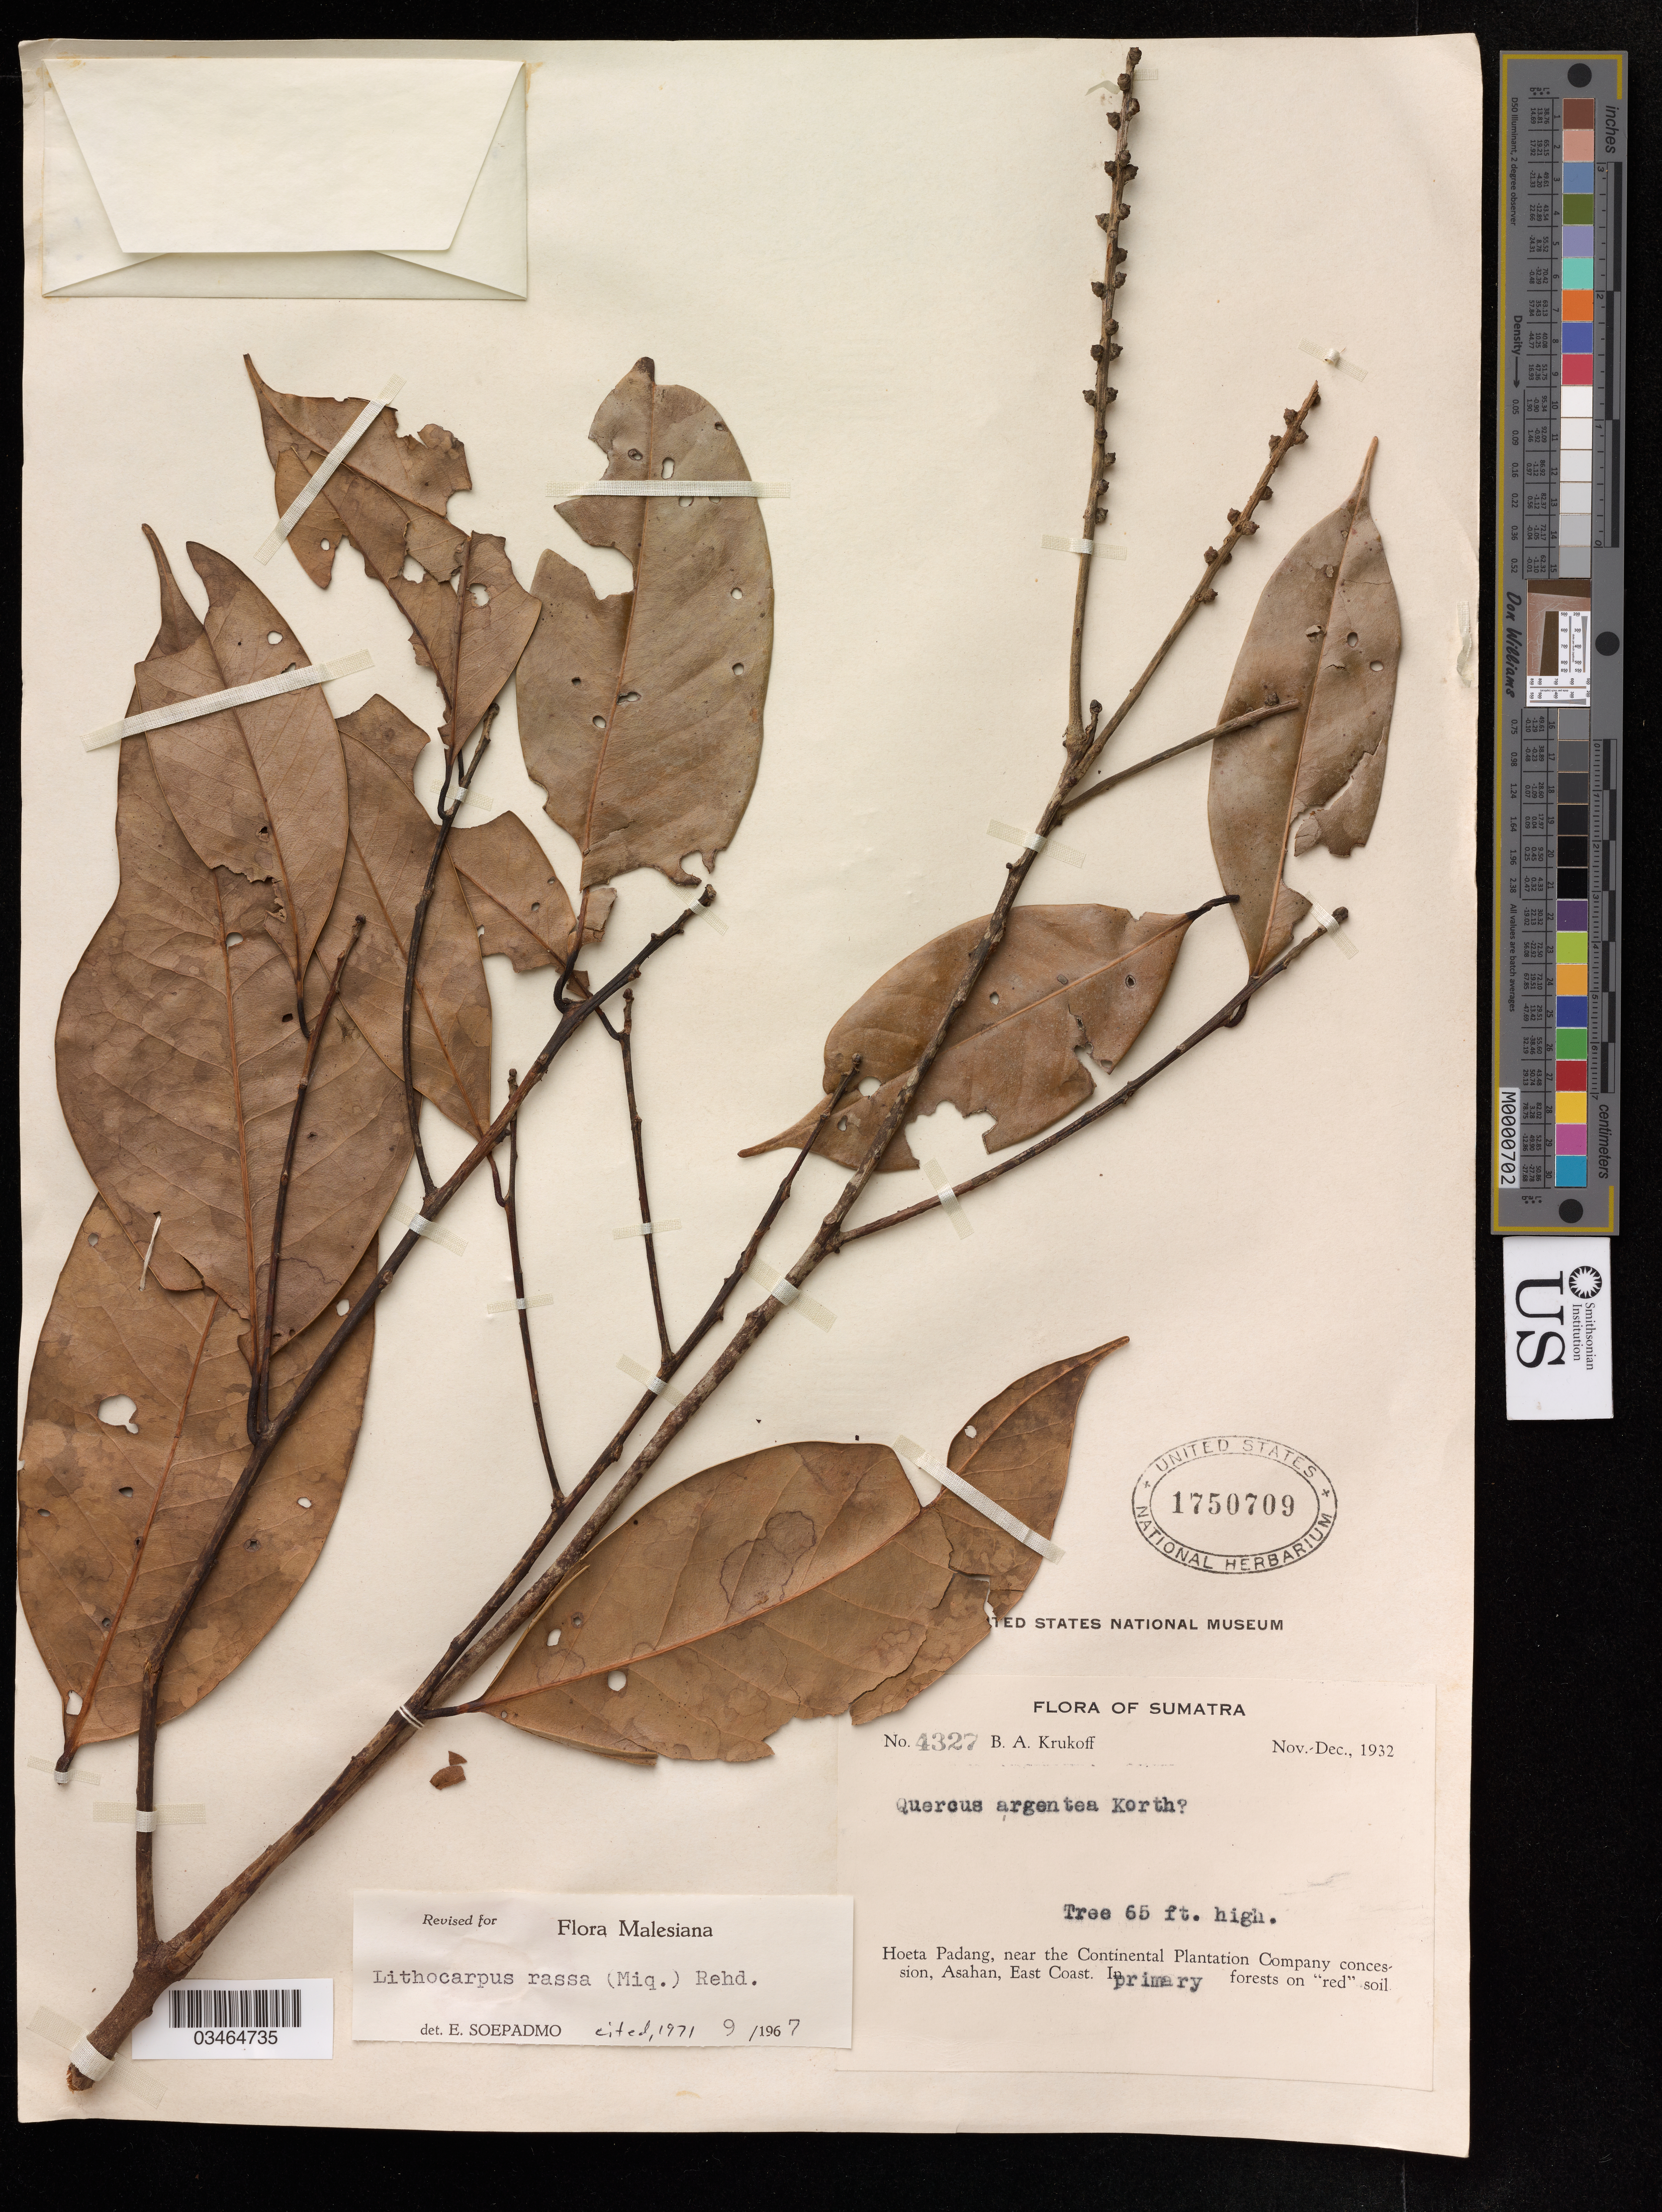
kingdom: Plantae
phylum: Tracheophyta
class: Magnoliopsida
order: Fagales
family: Fagaceae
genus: Lithocarpus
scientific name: Lithocarpus rassa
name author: (Miq.) Rehder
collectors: B. Krukoff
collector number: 4327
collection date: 1932-11/1932-12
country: Indonesia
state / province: Sumatra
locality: Hoeta Padang, near the Continental Plantation Company concession, Asahan, East Coast.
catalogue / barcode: US 1750709